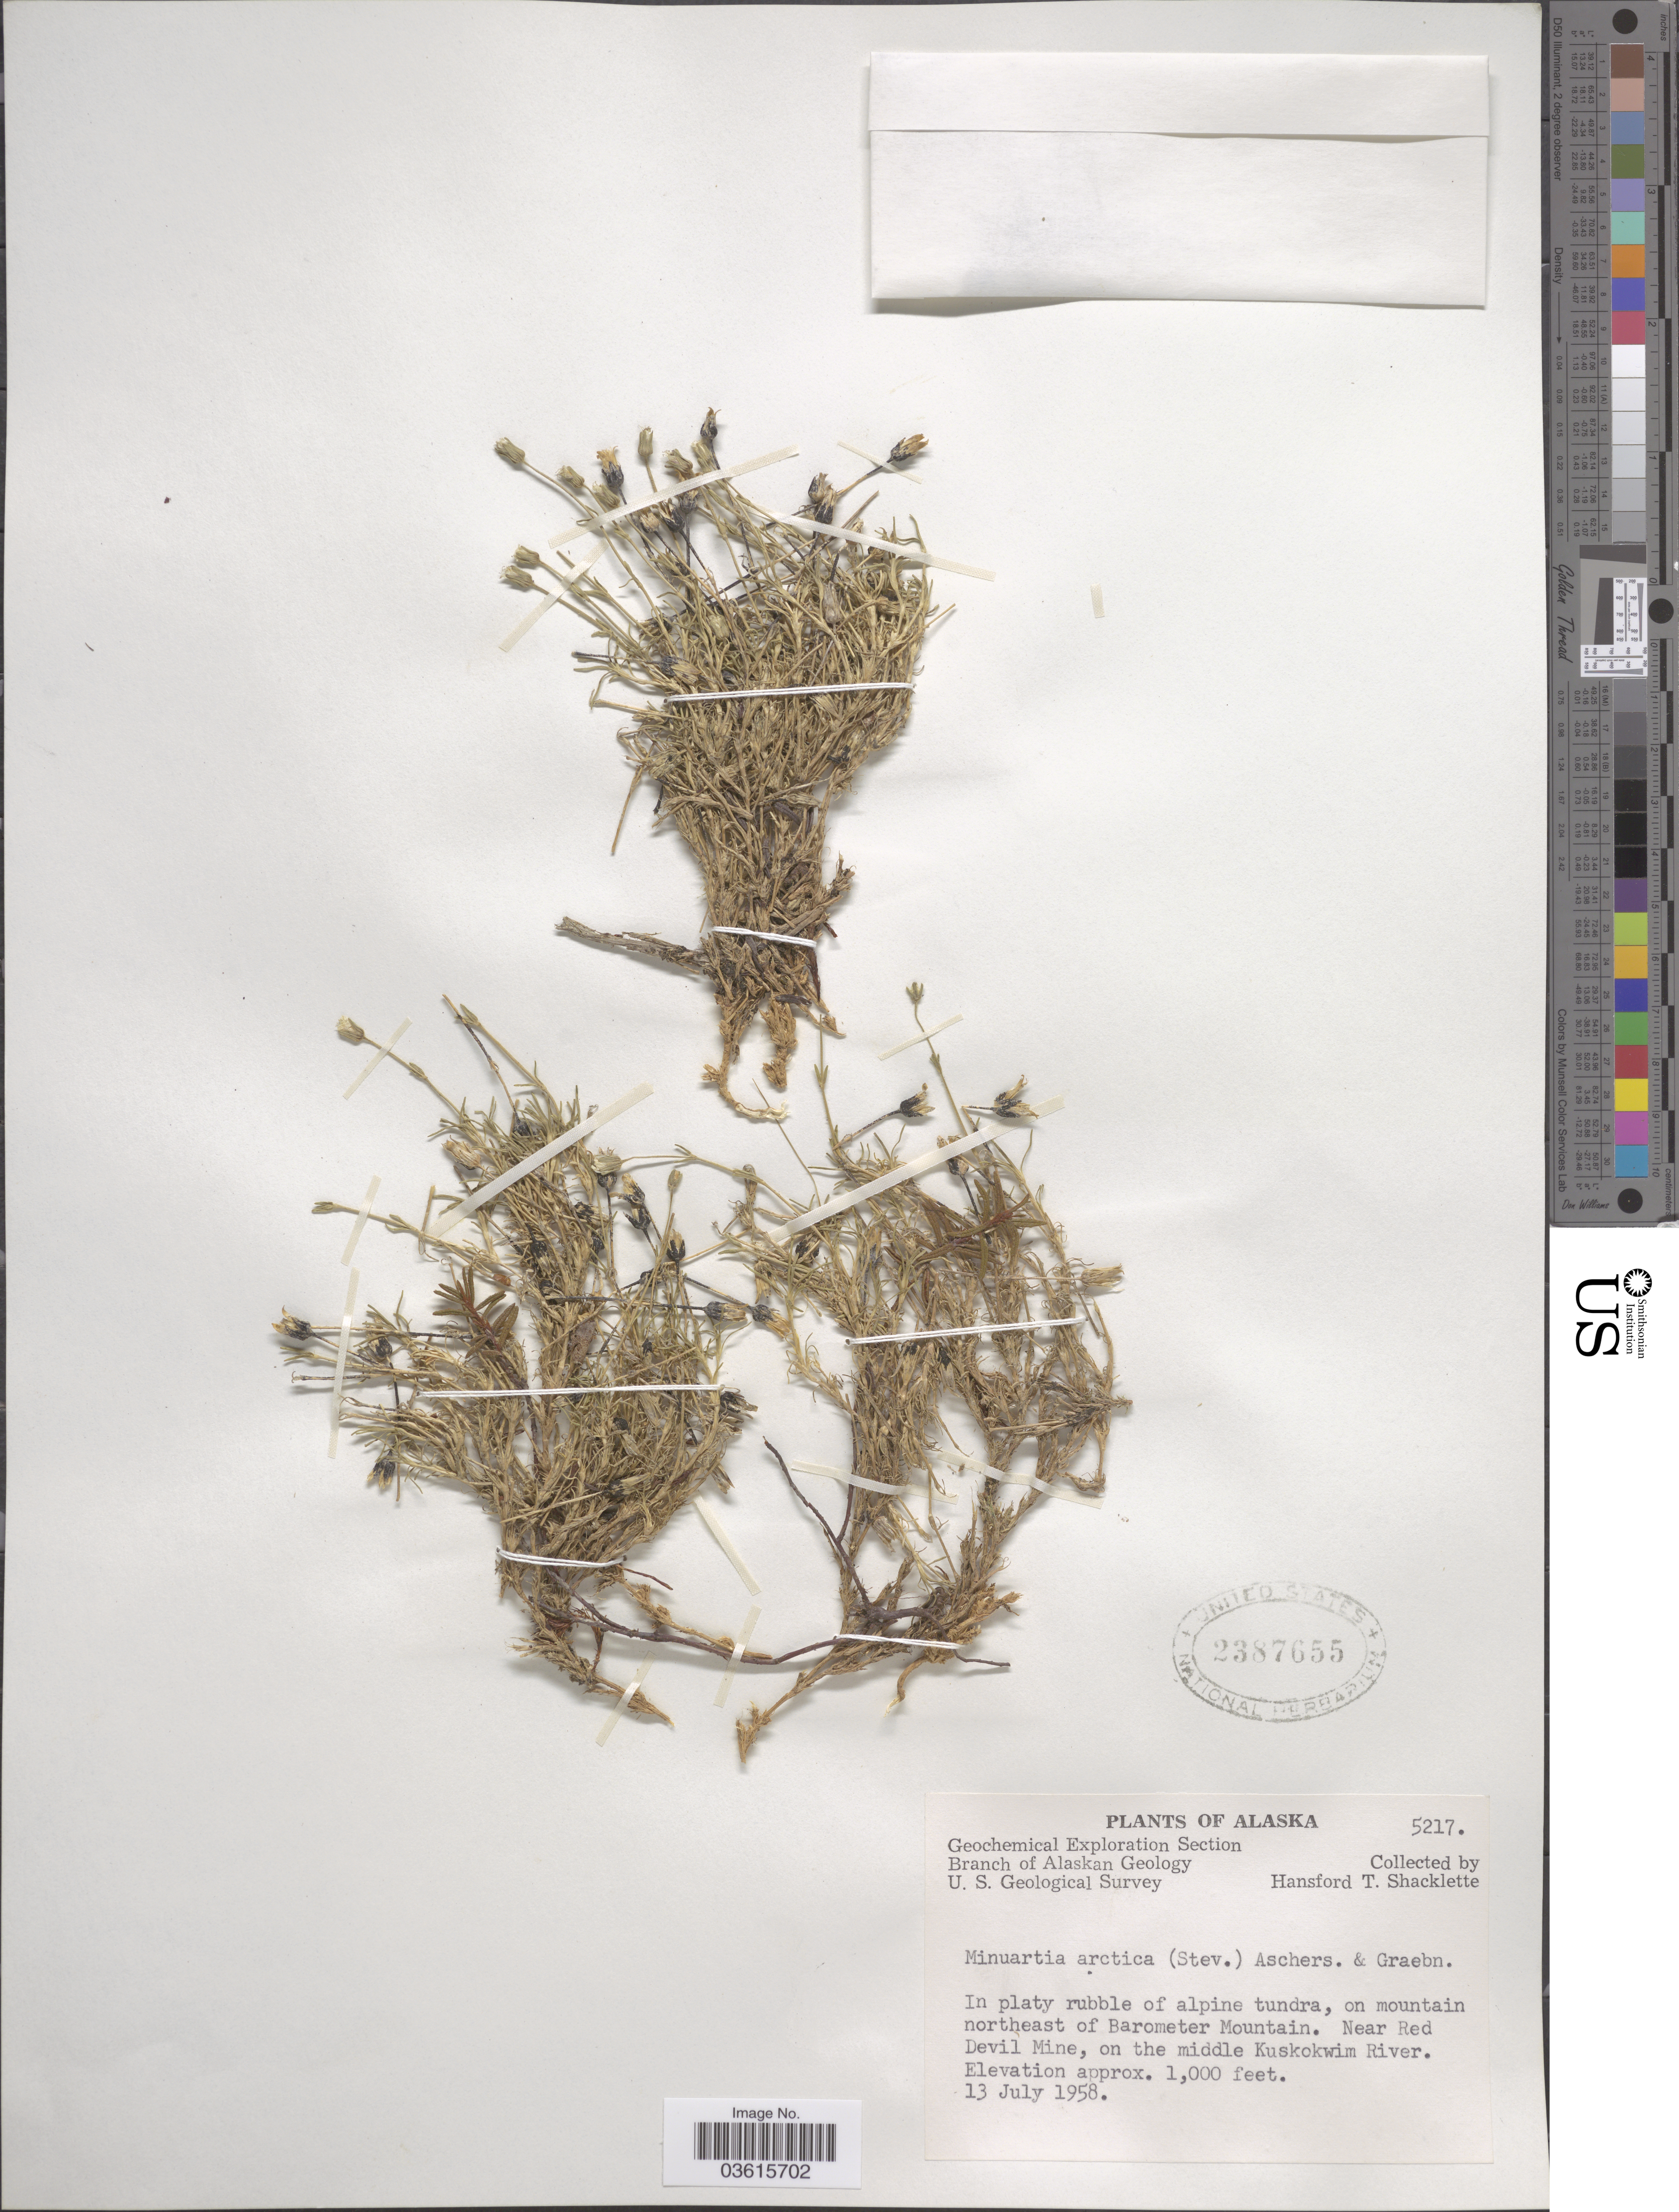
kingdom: Plantae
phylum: Tracheophyta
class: Magnoliopsida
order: Caryophyllales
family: Caryophyllaceae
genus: Cherleria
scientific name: Cherleria arctica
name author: (Steven ex Ser.) A.J. Moore & Dillenb.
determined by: Strong, Mark T., (BOT), Smithsonian Institution - National Museum of Natural History (UNITED STATES)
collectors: H. Shacklette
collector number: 5217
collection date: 1958-07-13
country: United States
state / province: Alaska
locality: On mountain northeast of Barometer Mountain. Near Red Devil Mine, on the middle Kuskokwim River.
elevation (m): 305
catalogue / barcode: US 2387655